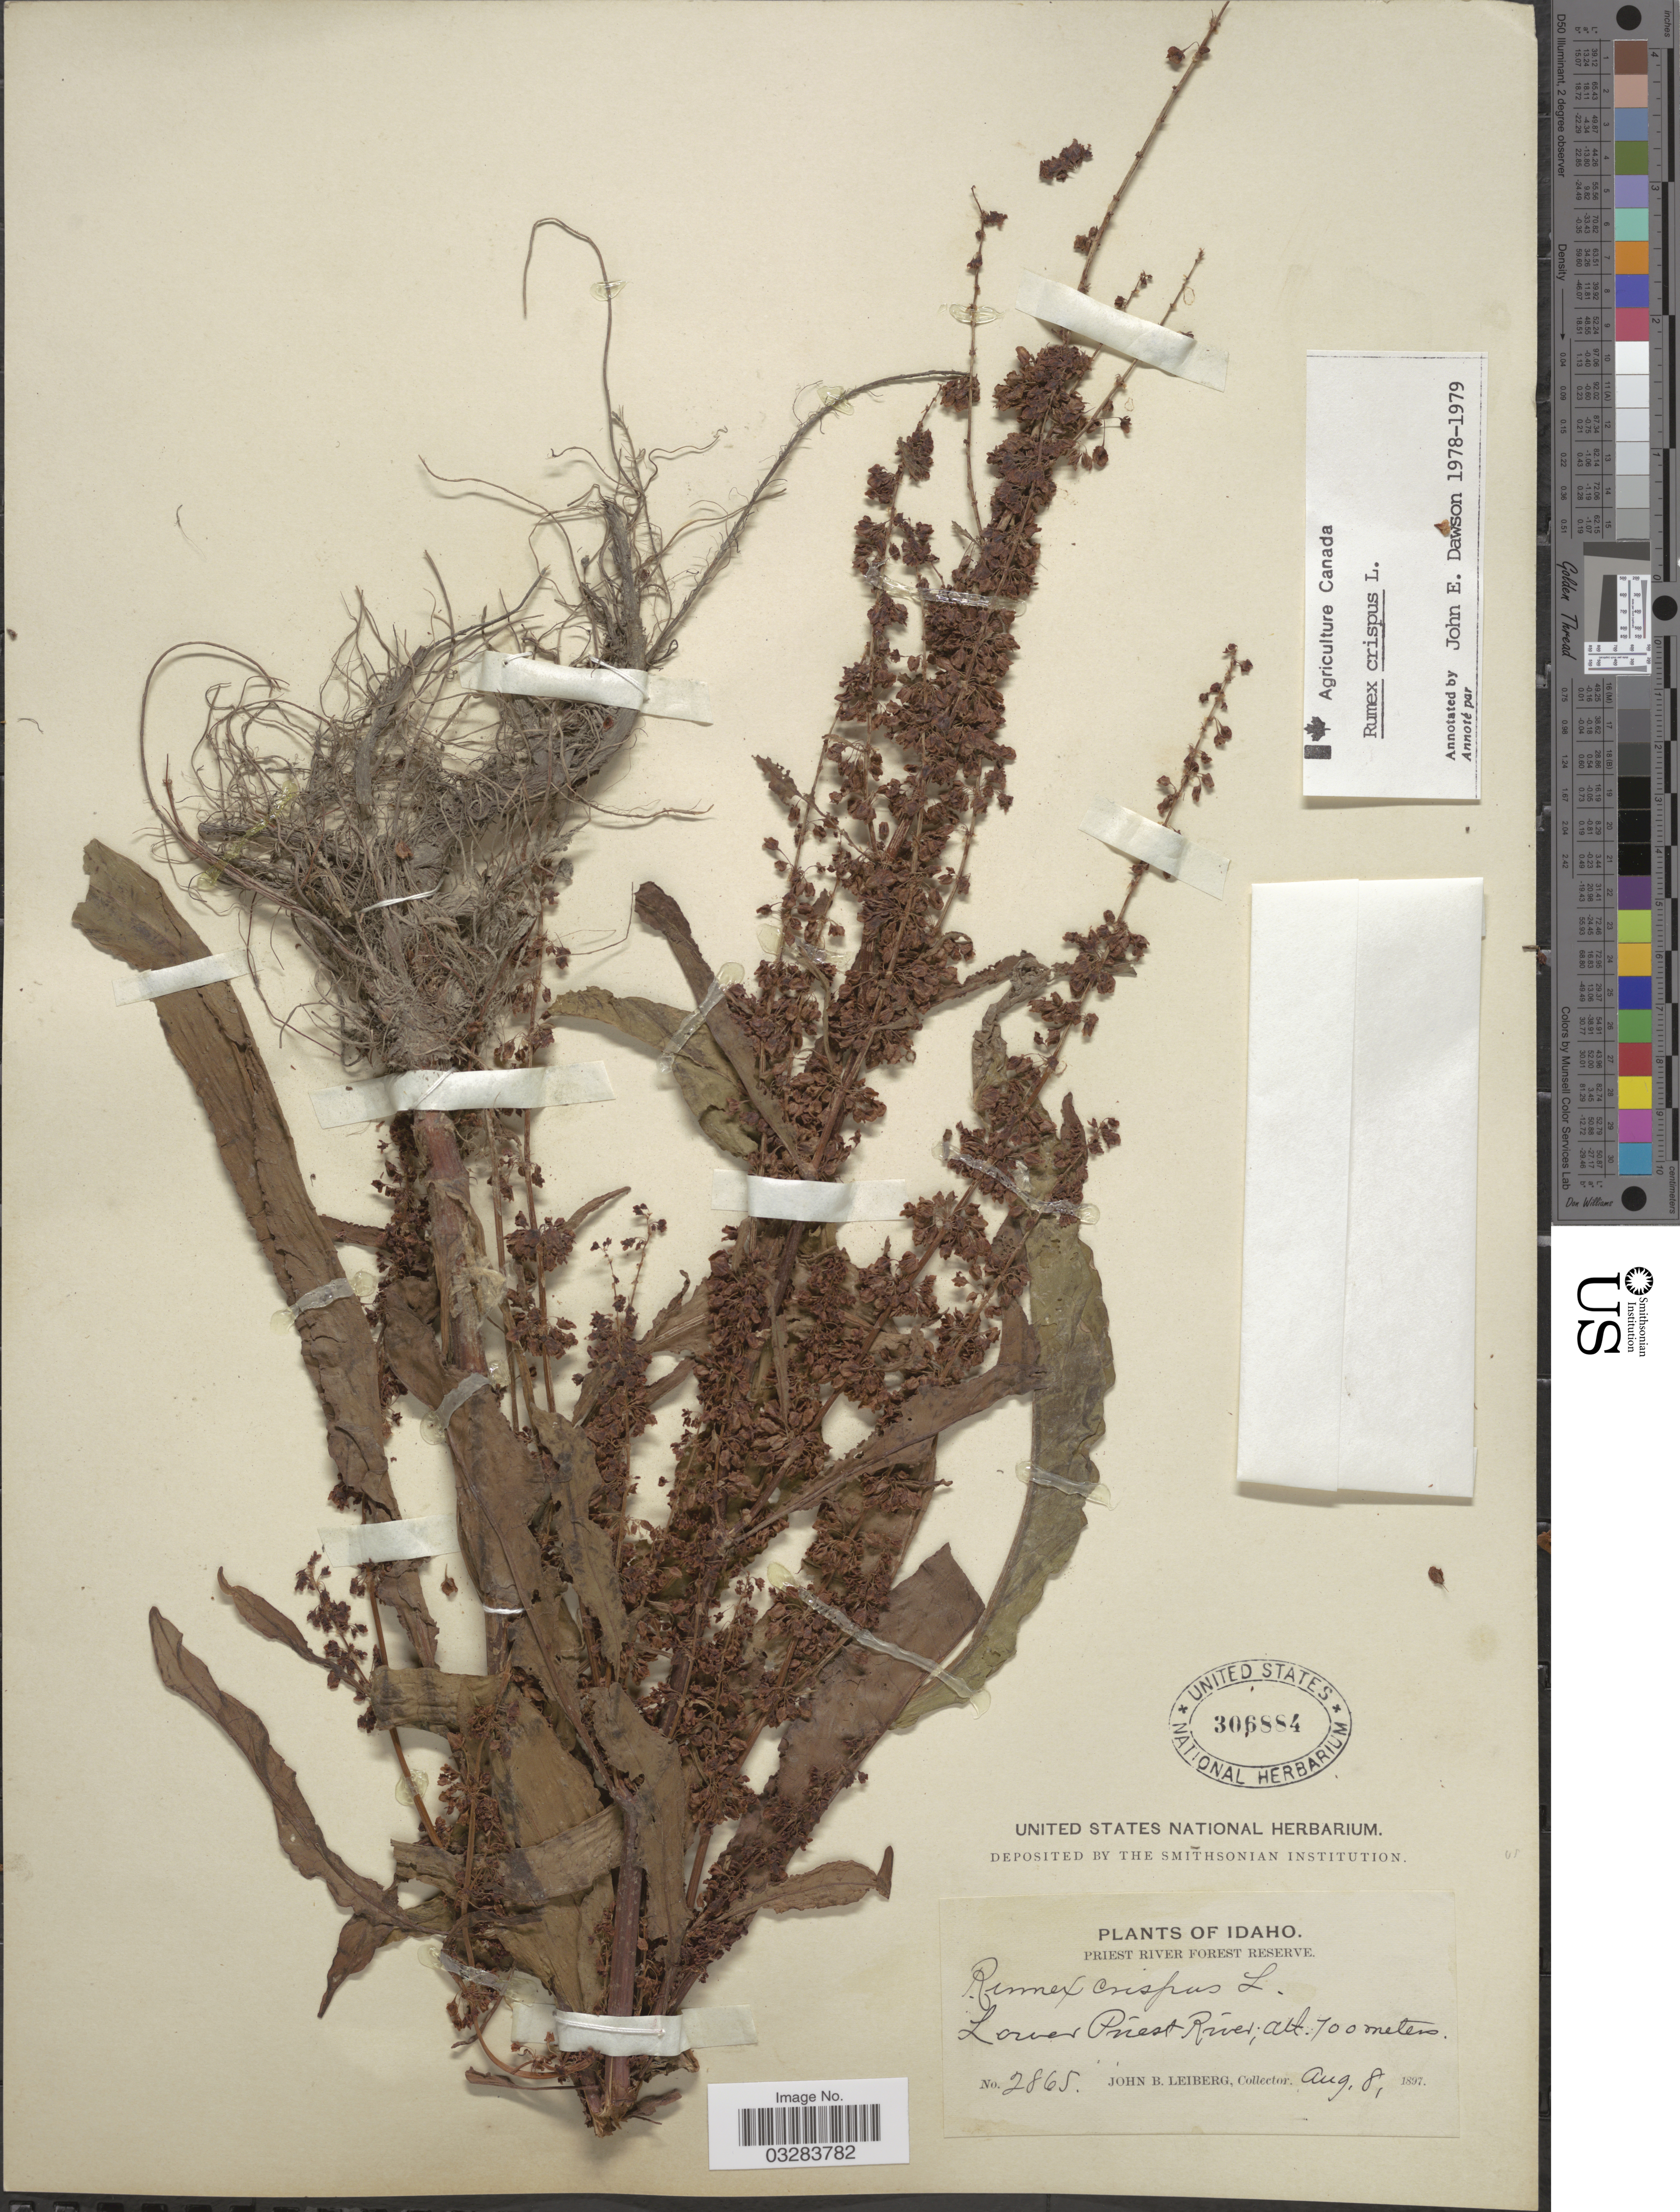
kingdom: Plantae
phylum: Tracheophyta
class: Magnoliopsida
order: Caryophyllales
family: Polygonaceae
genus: Rumex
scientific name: Rumex crispus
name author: L.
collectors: J. B. Leiberg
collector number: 2865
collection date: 1897-08-08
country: United States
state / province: Idaho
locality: Priest River Forest Reserve, Lower Priest River.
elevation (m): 700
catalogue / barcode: US 306884